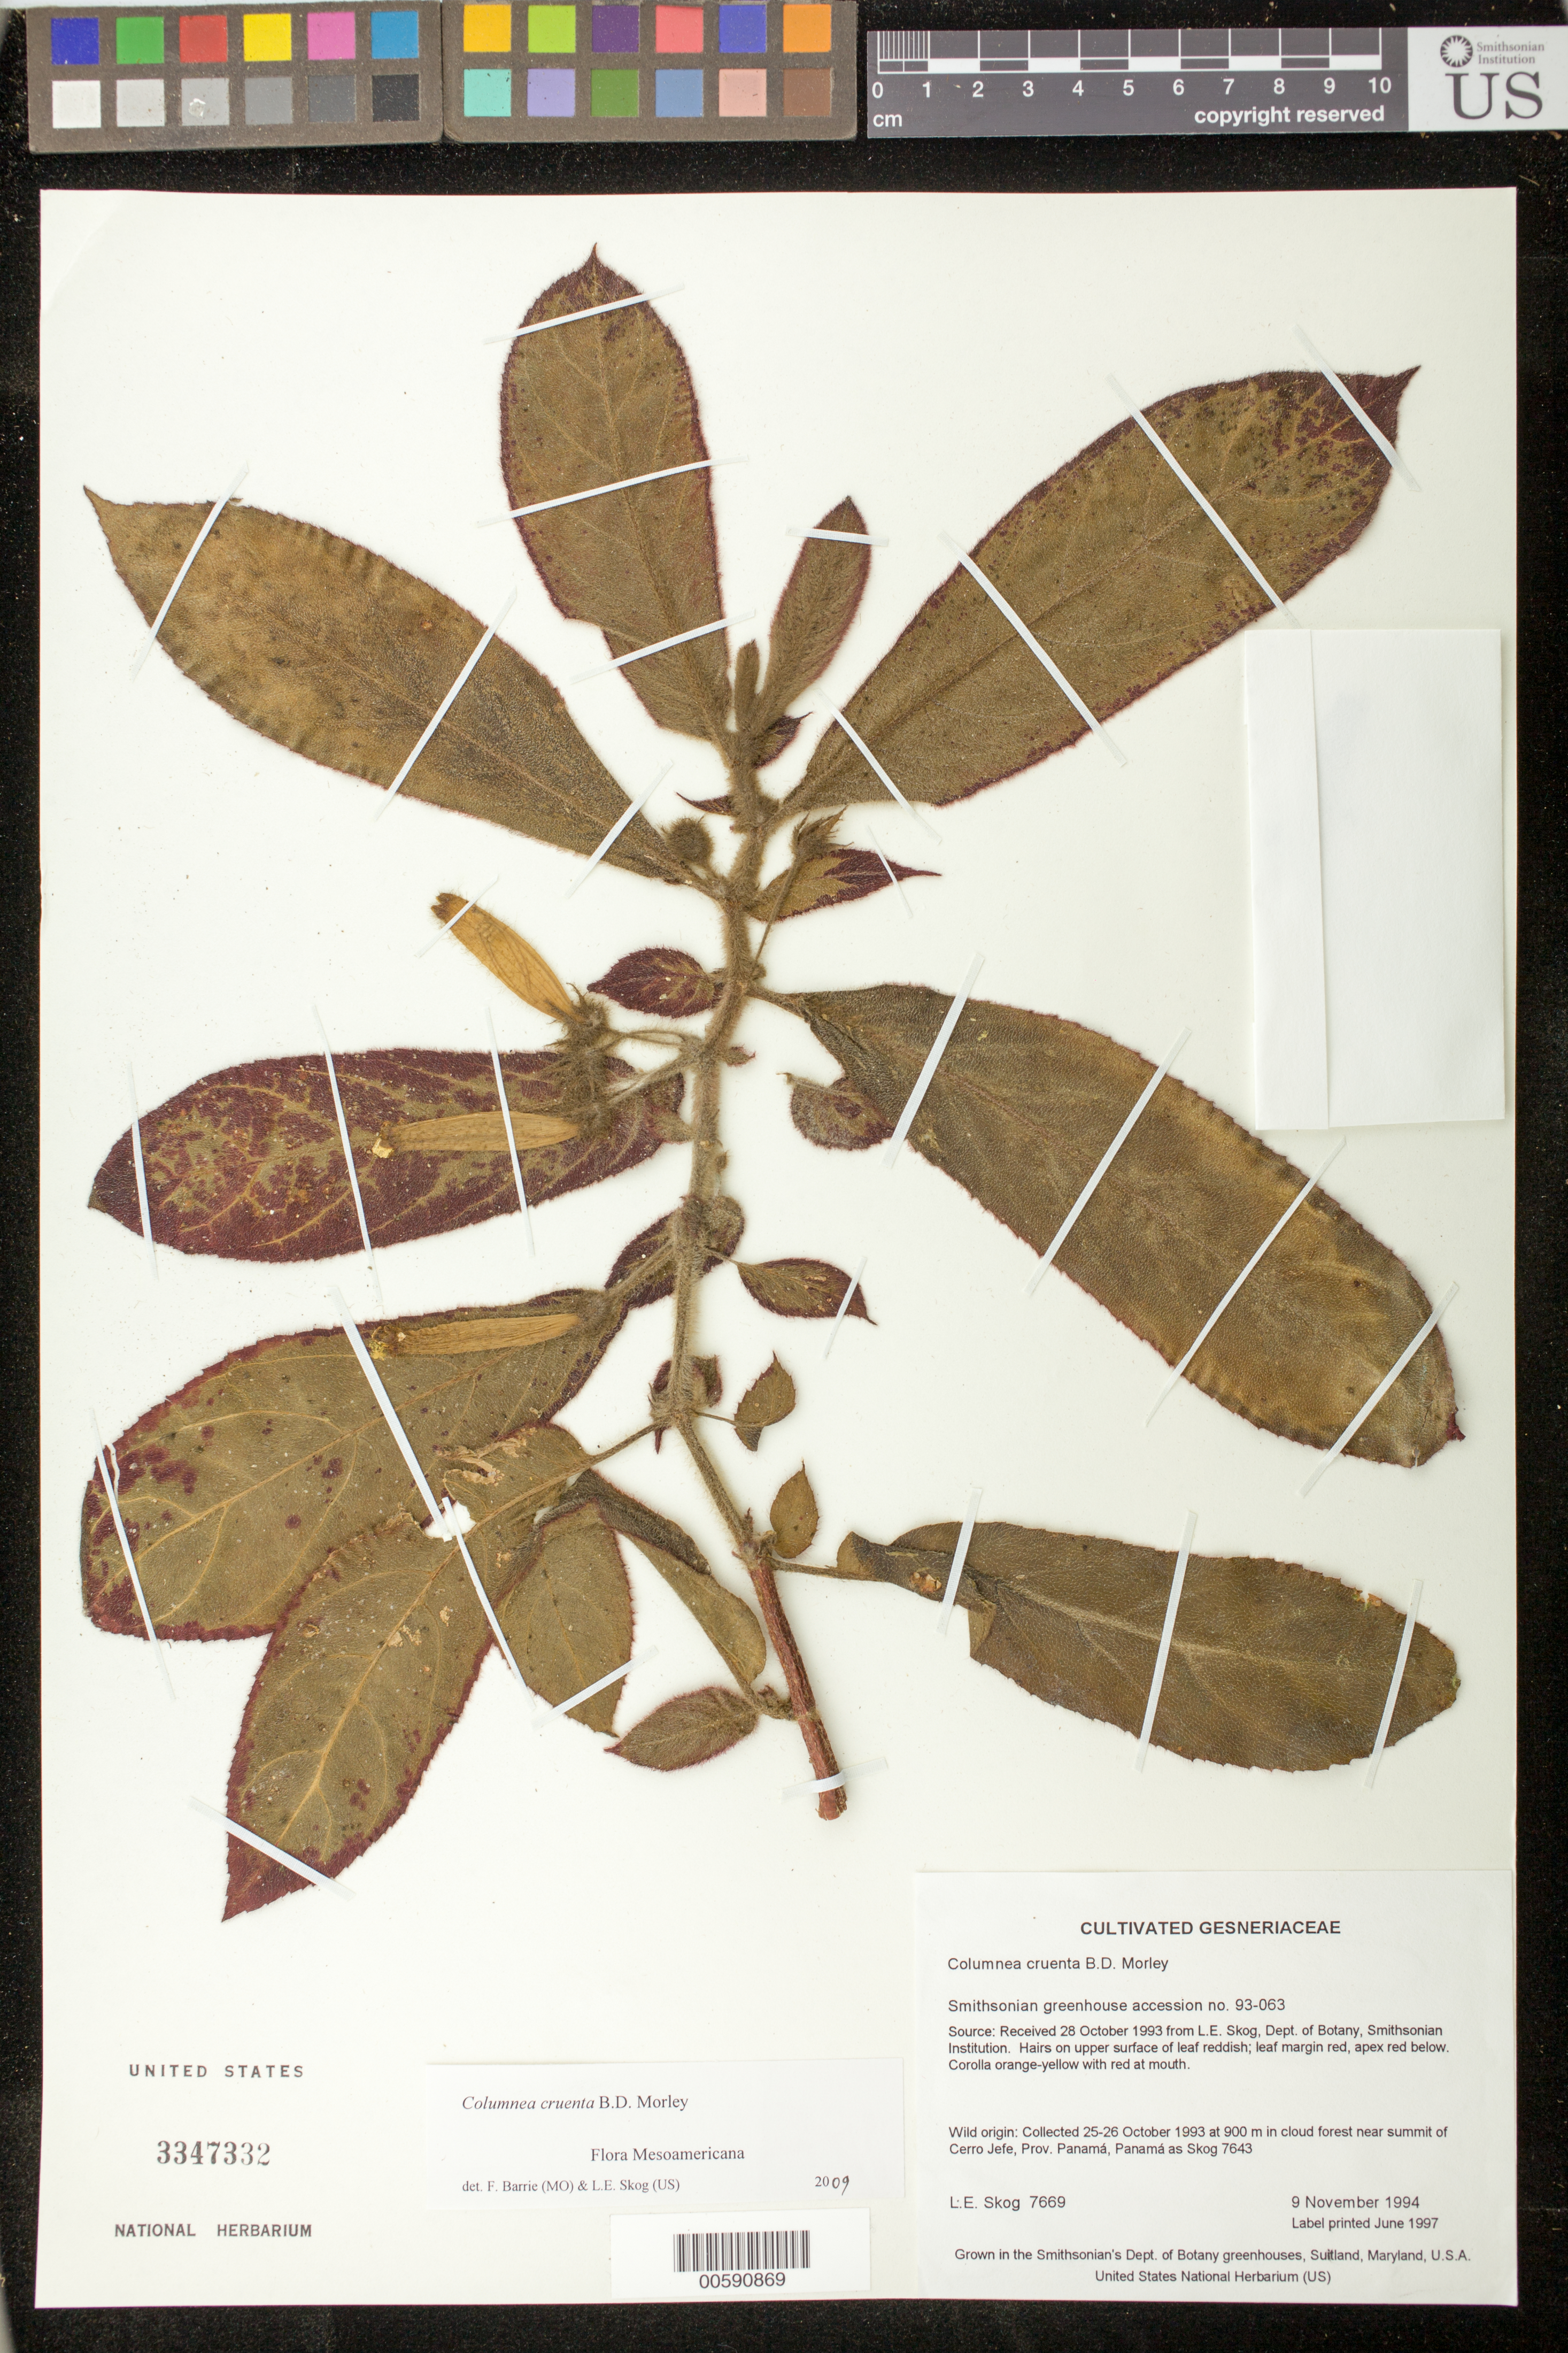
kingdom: Plantae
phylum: Tracheophyta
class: Magnoliopsida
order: Lamiales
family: Gesneriaceae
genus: Columnea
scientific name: Columnea cruenta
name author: B.D. Morley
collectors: L. E. Skog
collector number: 7669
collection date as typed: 09 Nov 1994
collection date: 1994-11-09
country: Panama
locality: Grown in the Smithsonian's Dept. of Botany greenhouses, Suitland, Maryland, U.S.A.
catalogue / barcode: US 3347332